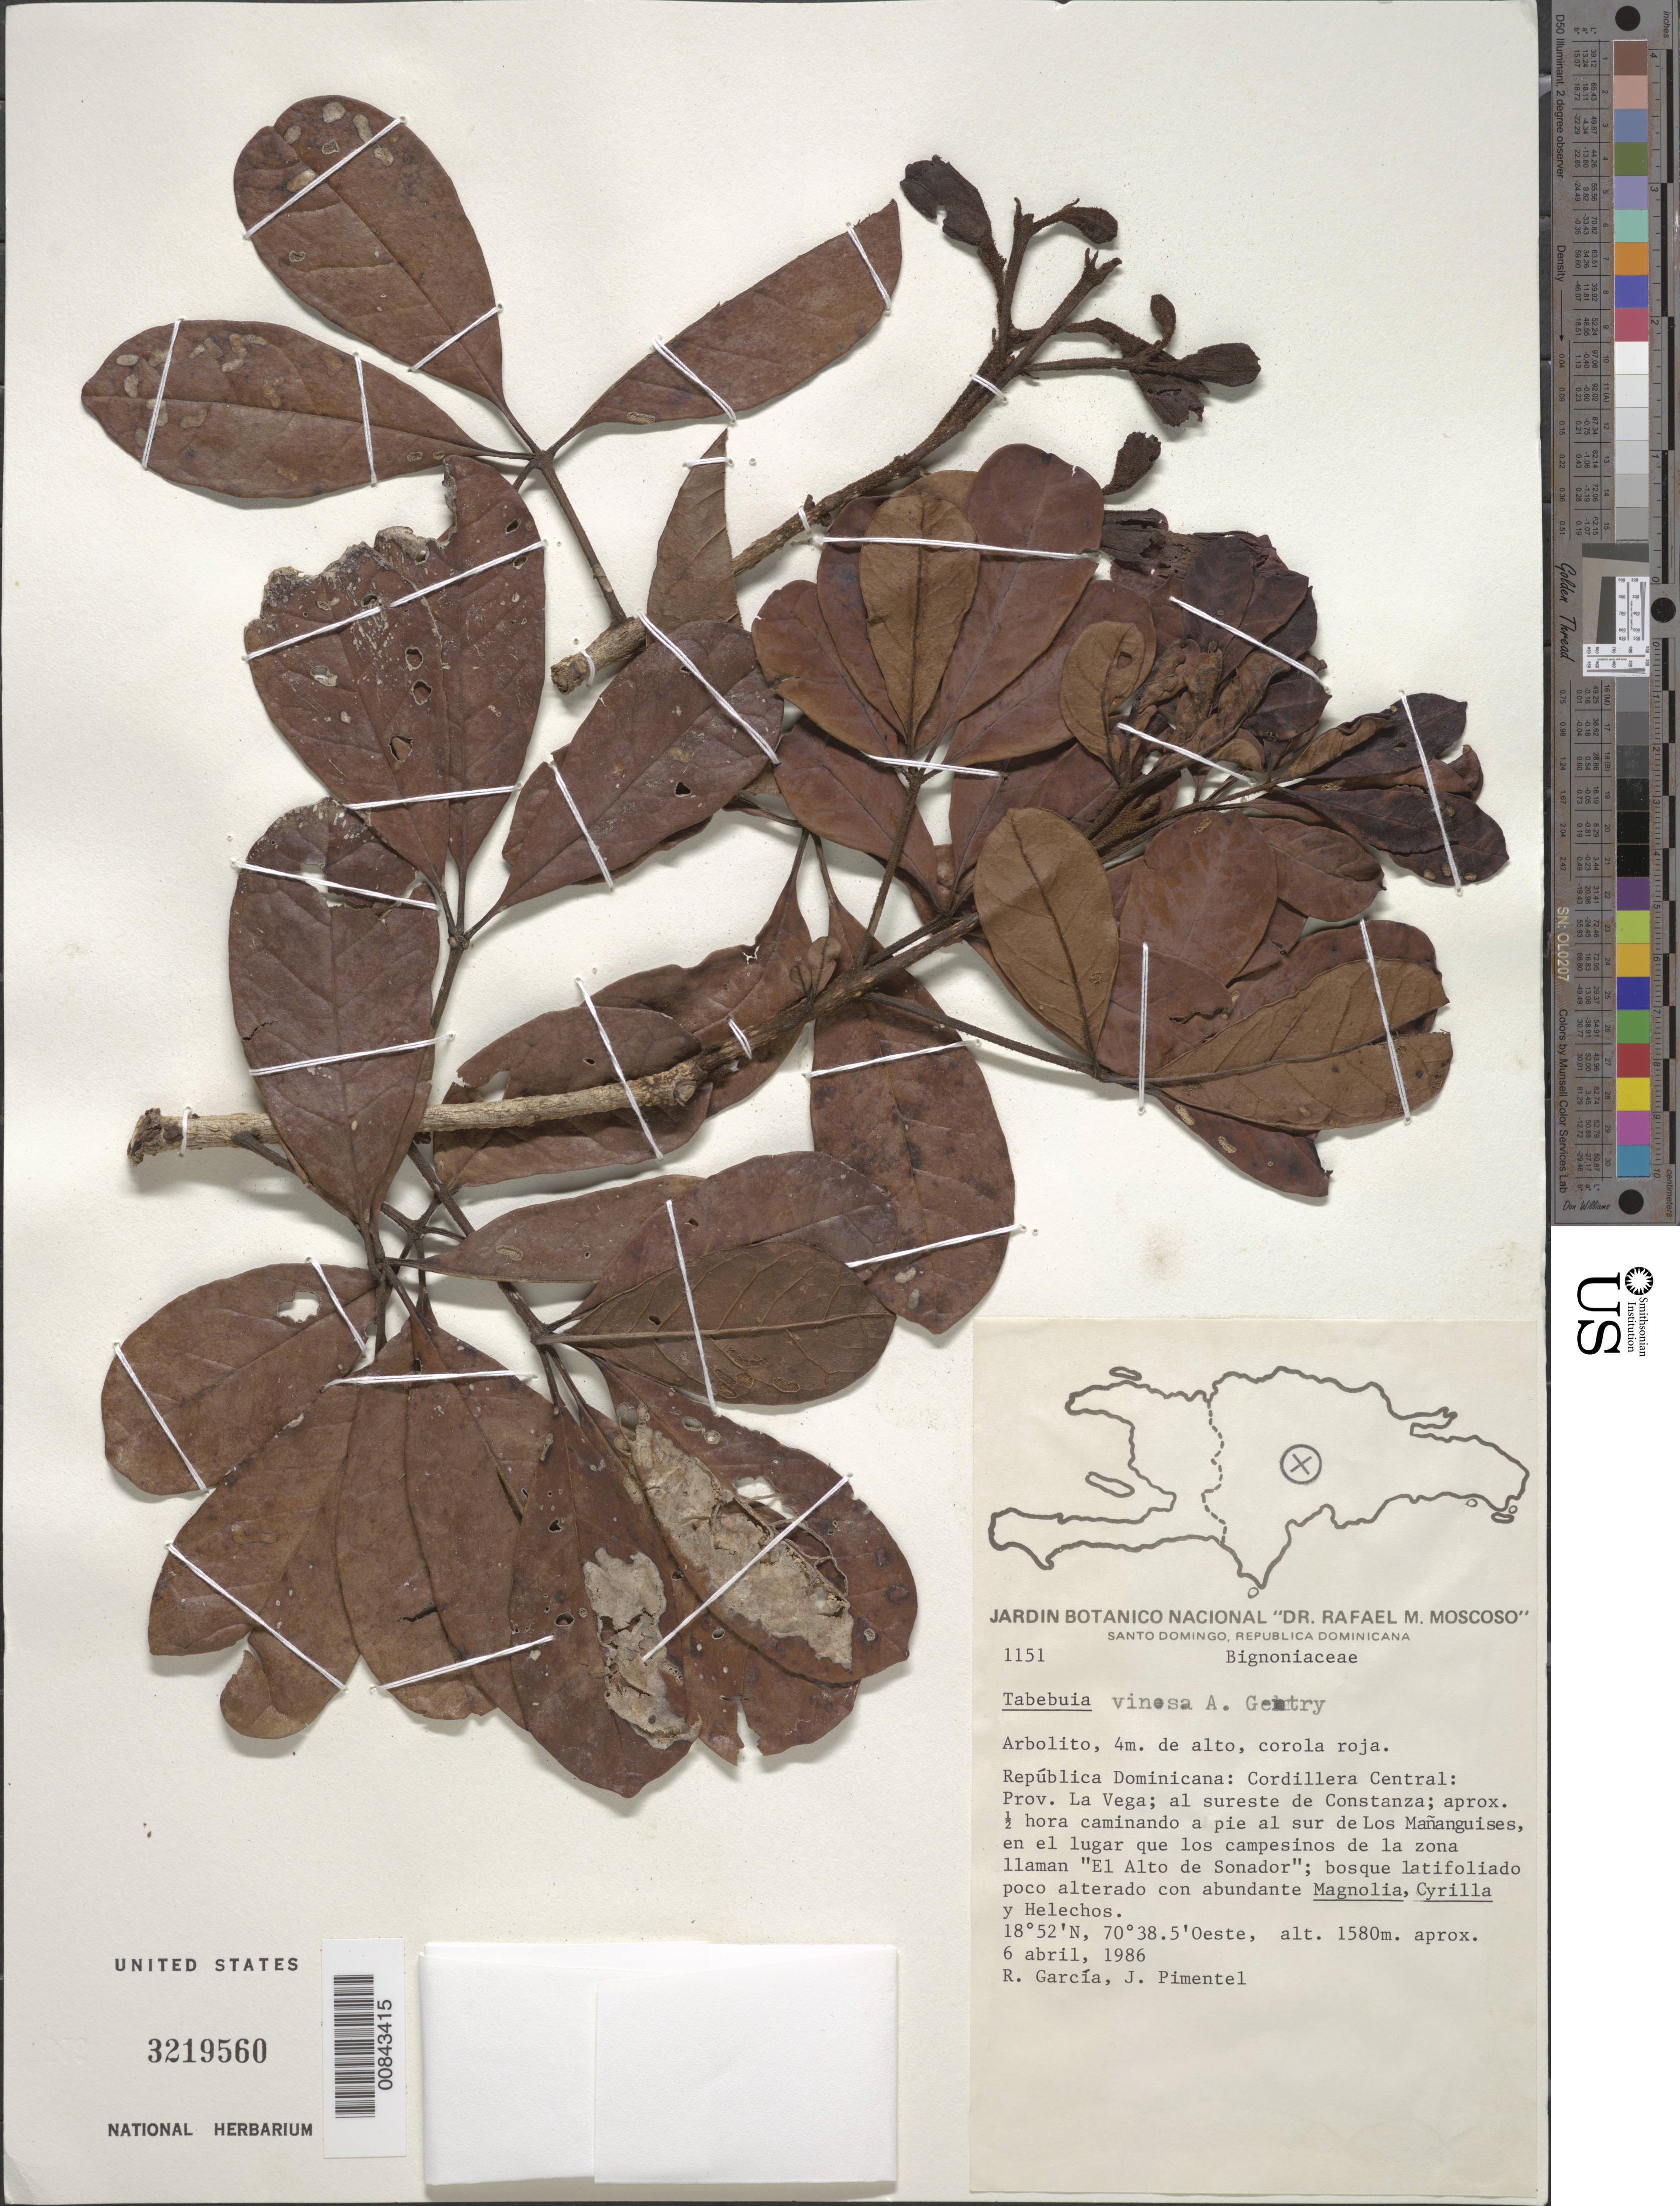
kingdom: Plantae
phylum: Tracheophyta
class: Magnoliopsida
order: Lamiales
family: Bignoniaceae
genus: Tabebuia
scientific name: Tabebuia vinosa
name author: A.H. Gentry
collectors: R. G. García & J. Pimentel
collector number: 1151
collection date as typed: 06 Apr 1986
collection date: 1986-04-06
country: Dominican Republic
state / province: La Vega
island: Hispaniola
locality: Cordillera Central; al sureste de Constanza; approx. 0.5 hora caminando a pie al sur de Los Mañanguises, en el lugar que los campesinos de la zona llaman "El Alto de Sonador".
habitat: Bosque latifoliado poco alterado con abundante Magnolia, Cyrilla, y Helechos.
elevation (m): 1580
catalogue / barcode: US 3219560